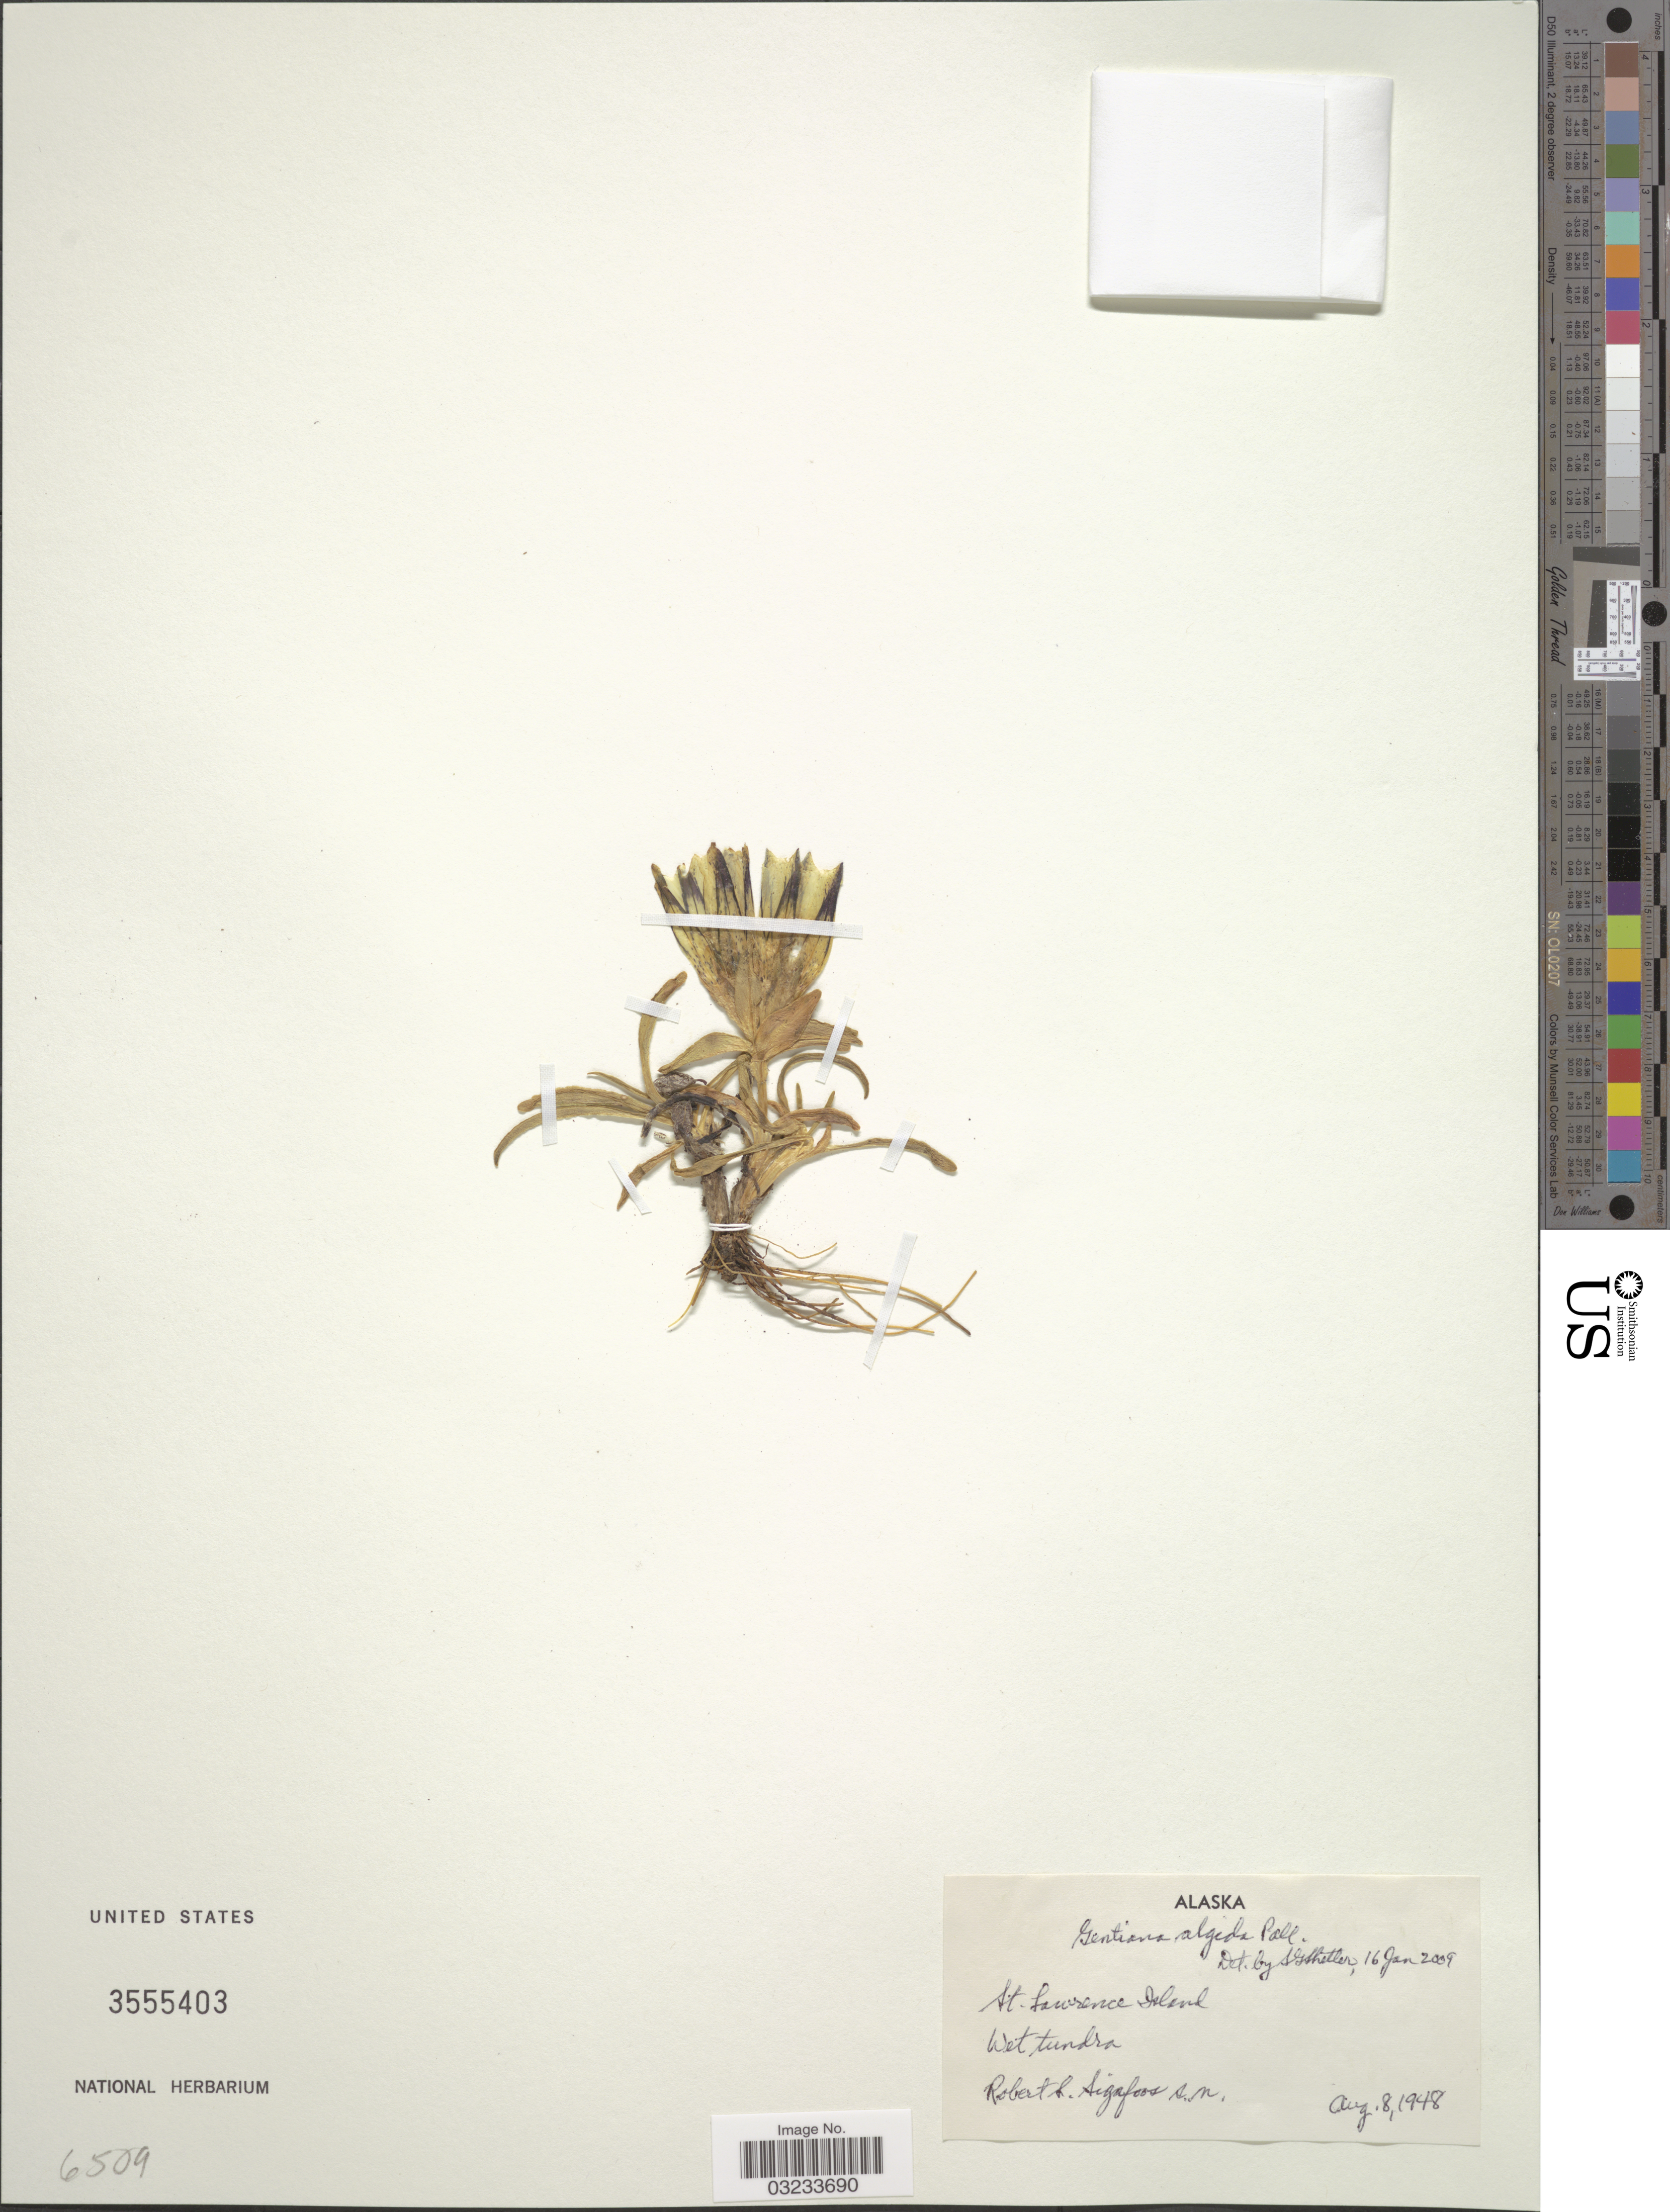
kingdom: Plantae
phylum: Tracheophyta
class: Magnoliopsida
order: Gentianales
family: Gentianaceae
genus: Gentiana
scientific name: Gentiana algida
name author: Pall.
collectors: R. Sigafoos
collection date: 1948-08-08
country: United States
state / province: Alaska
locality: St. Lawrence Island.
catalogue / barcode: US 3555403